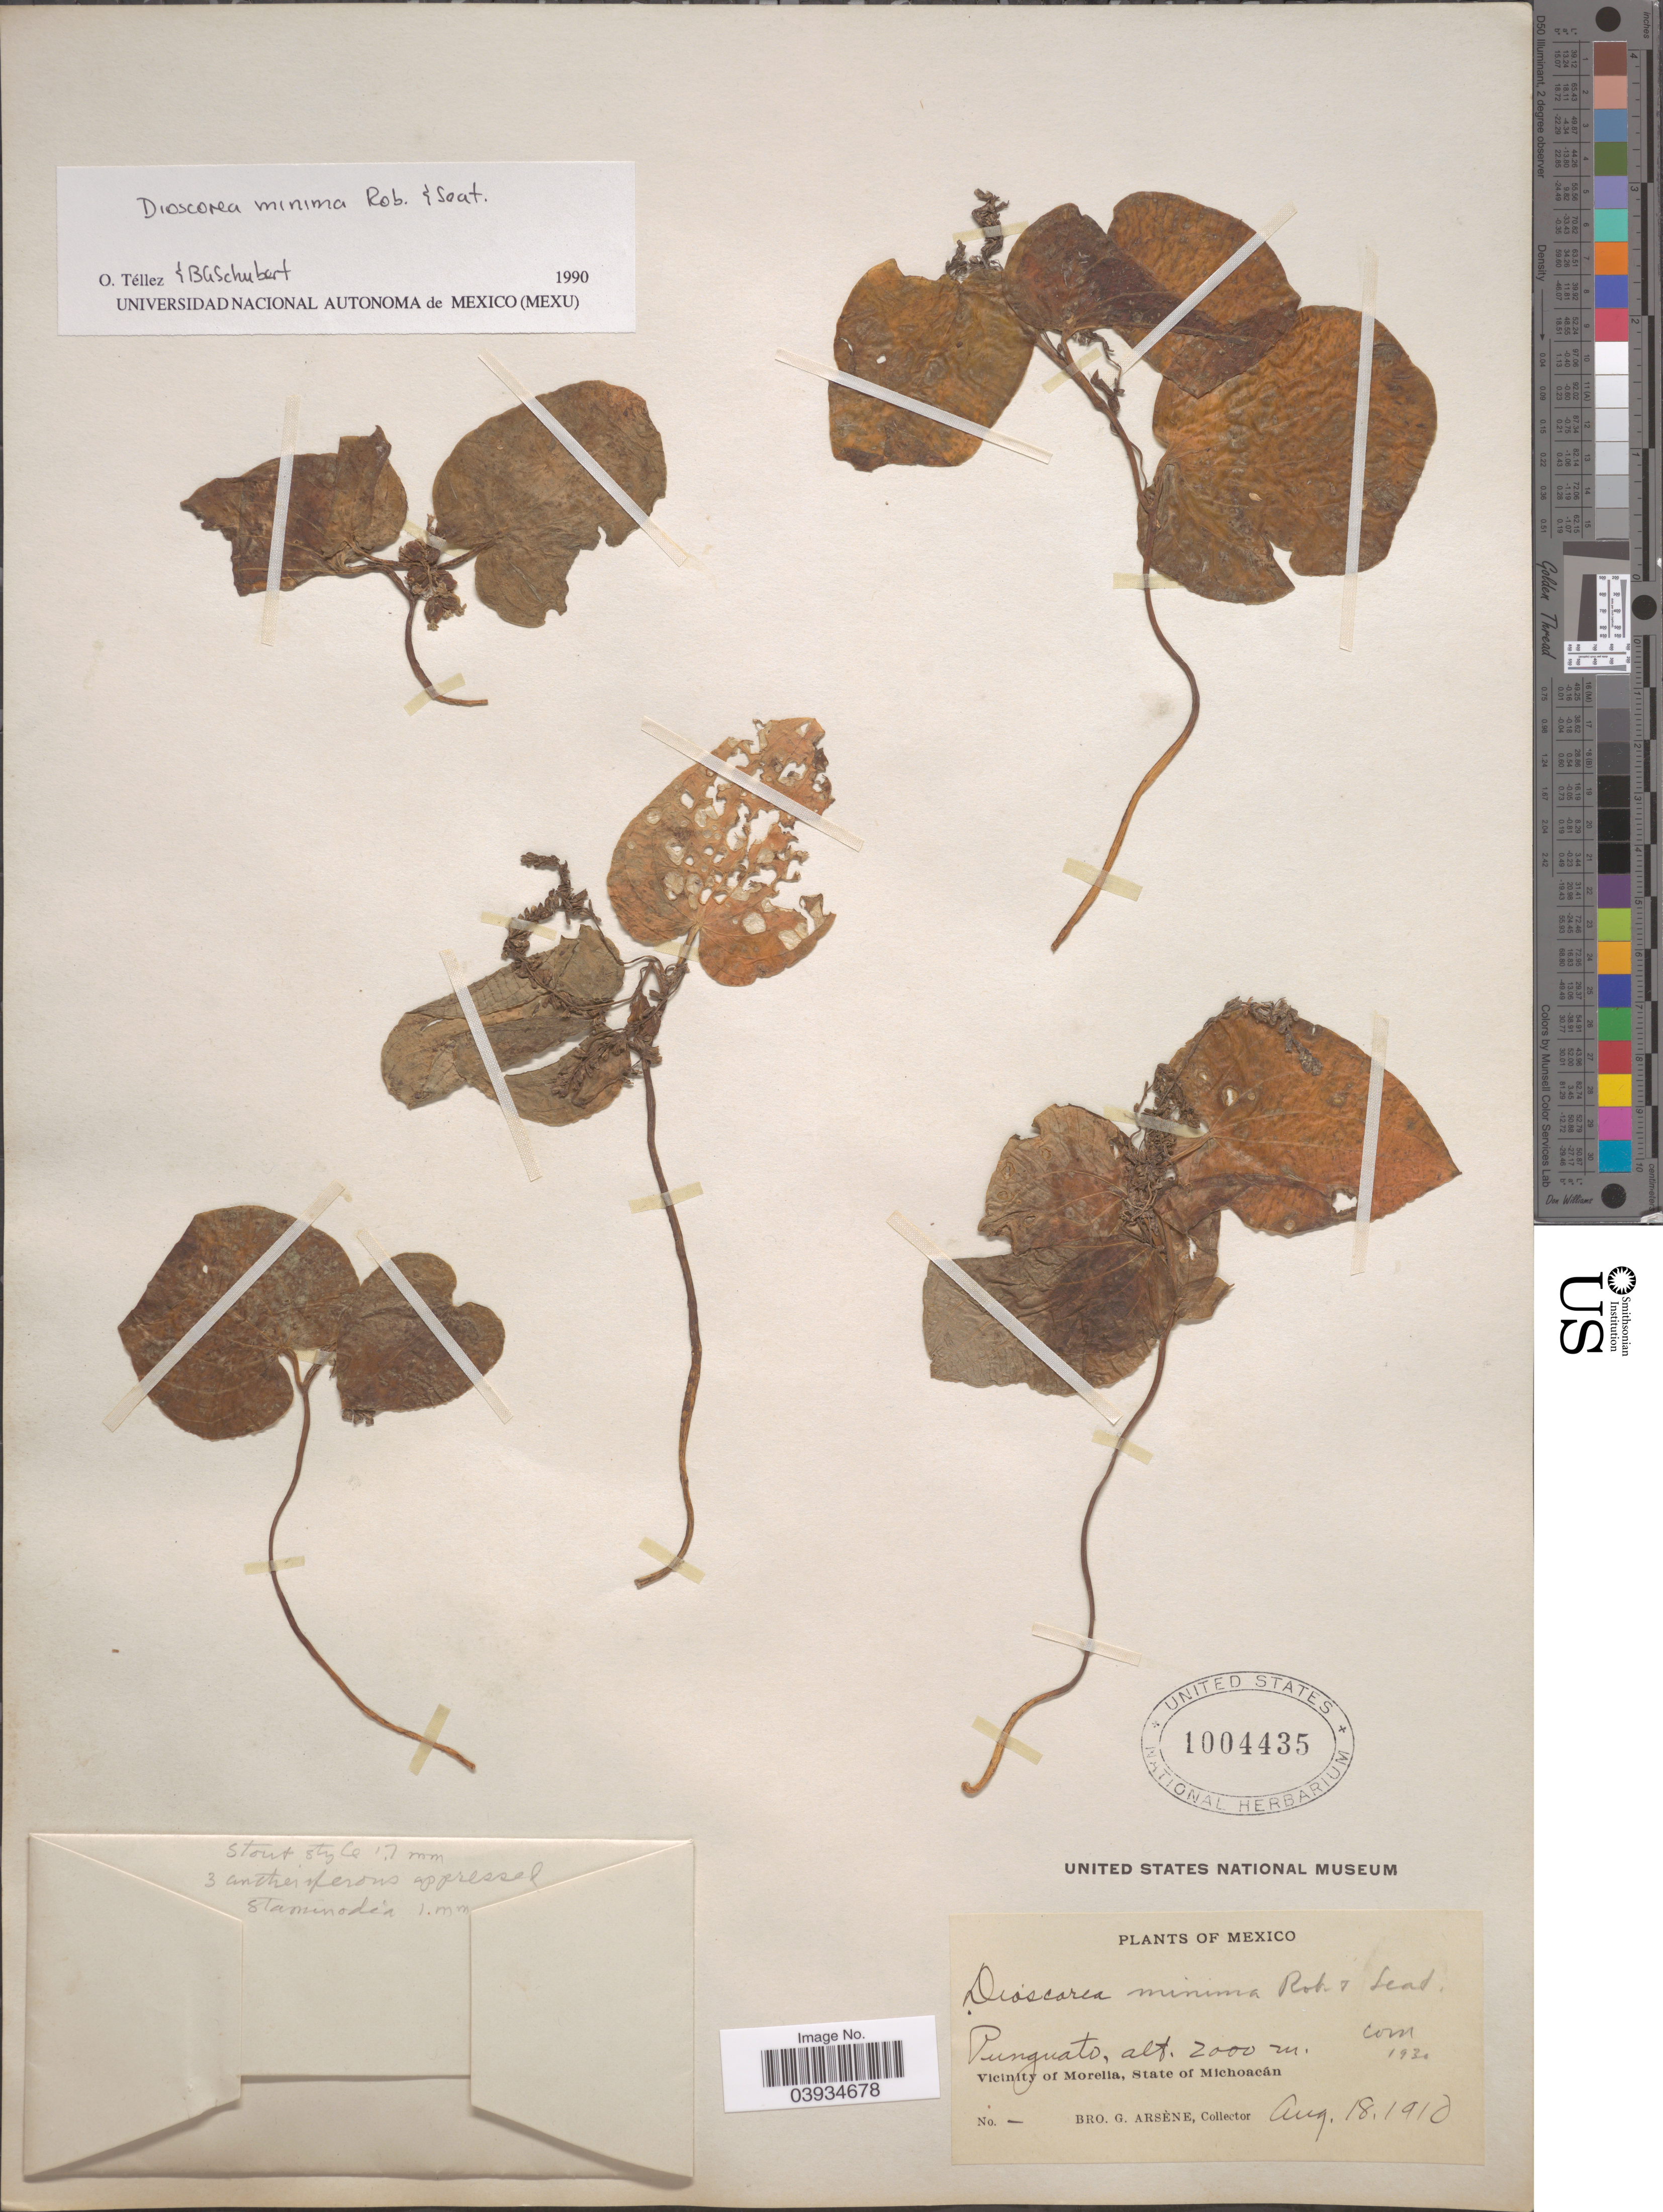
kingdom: Plantae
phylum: Tracheophyta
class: Liliopsida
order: Dioscoreales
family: Dioscoreaceae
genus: Dioscorea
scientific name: Dioscorea minima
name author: B.L. Rob. & Seaton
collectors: Bro. G. Arsène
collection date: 1910-08-18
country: Mexico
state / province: Michoacán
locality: Punguato, Vicinity of Morelia, State of Michoacán.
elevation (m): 2000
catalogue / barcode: US 1004435